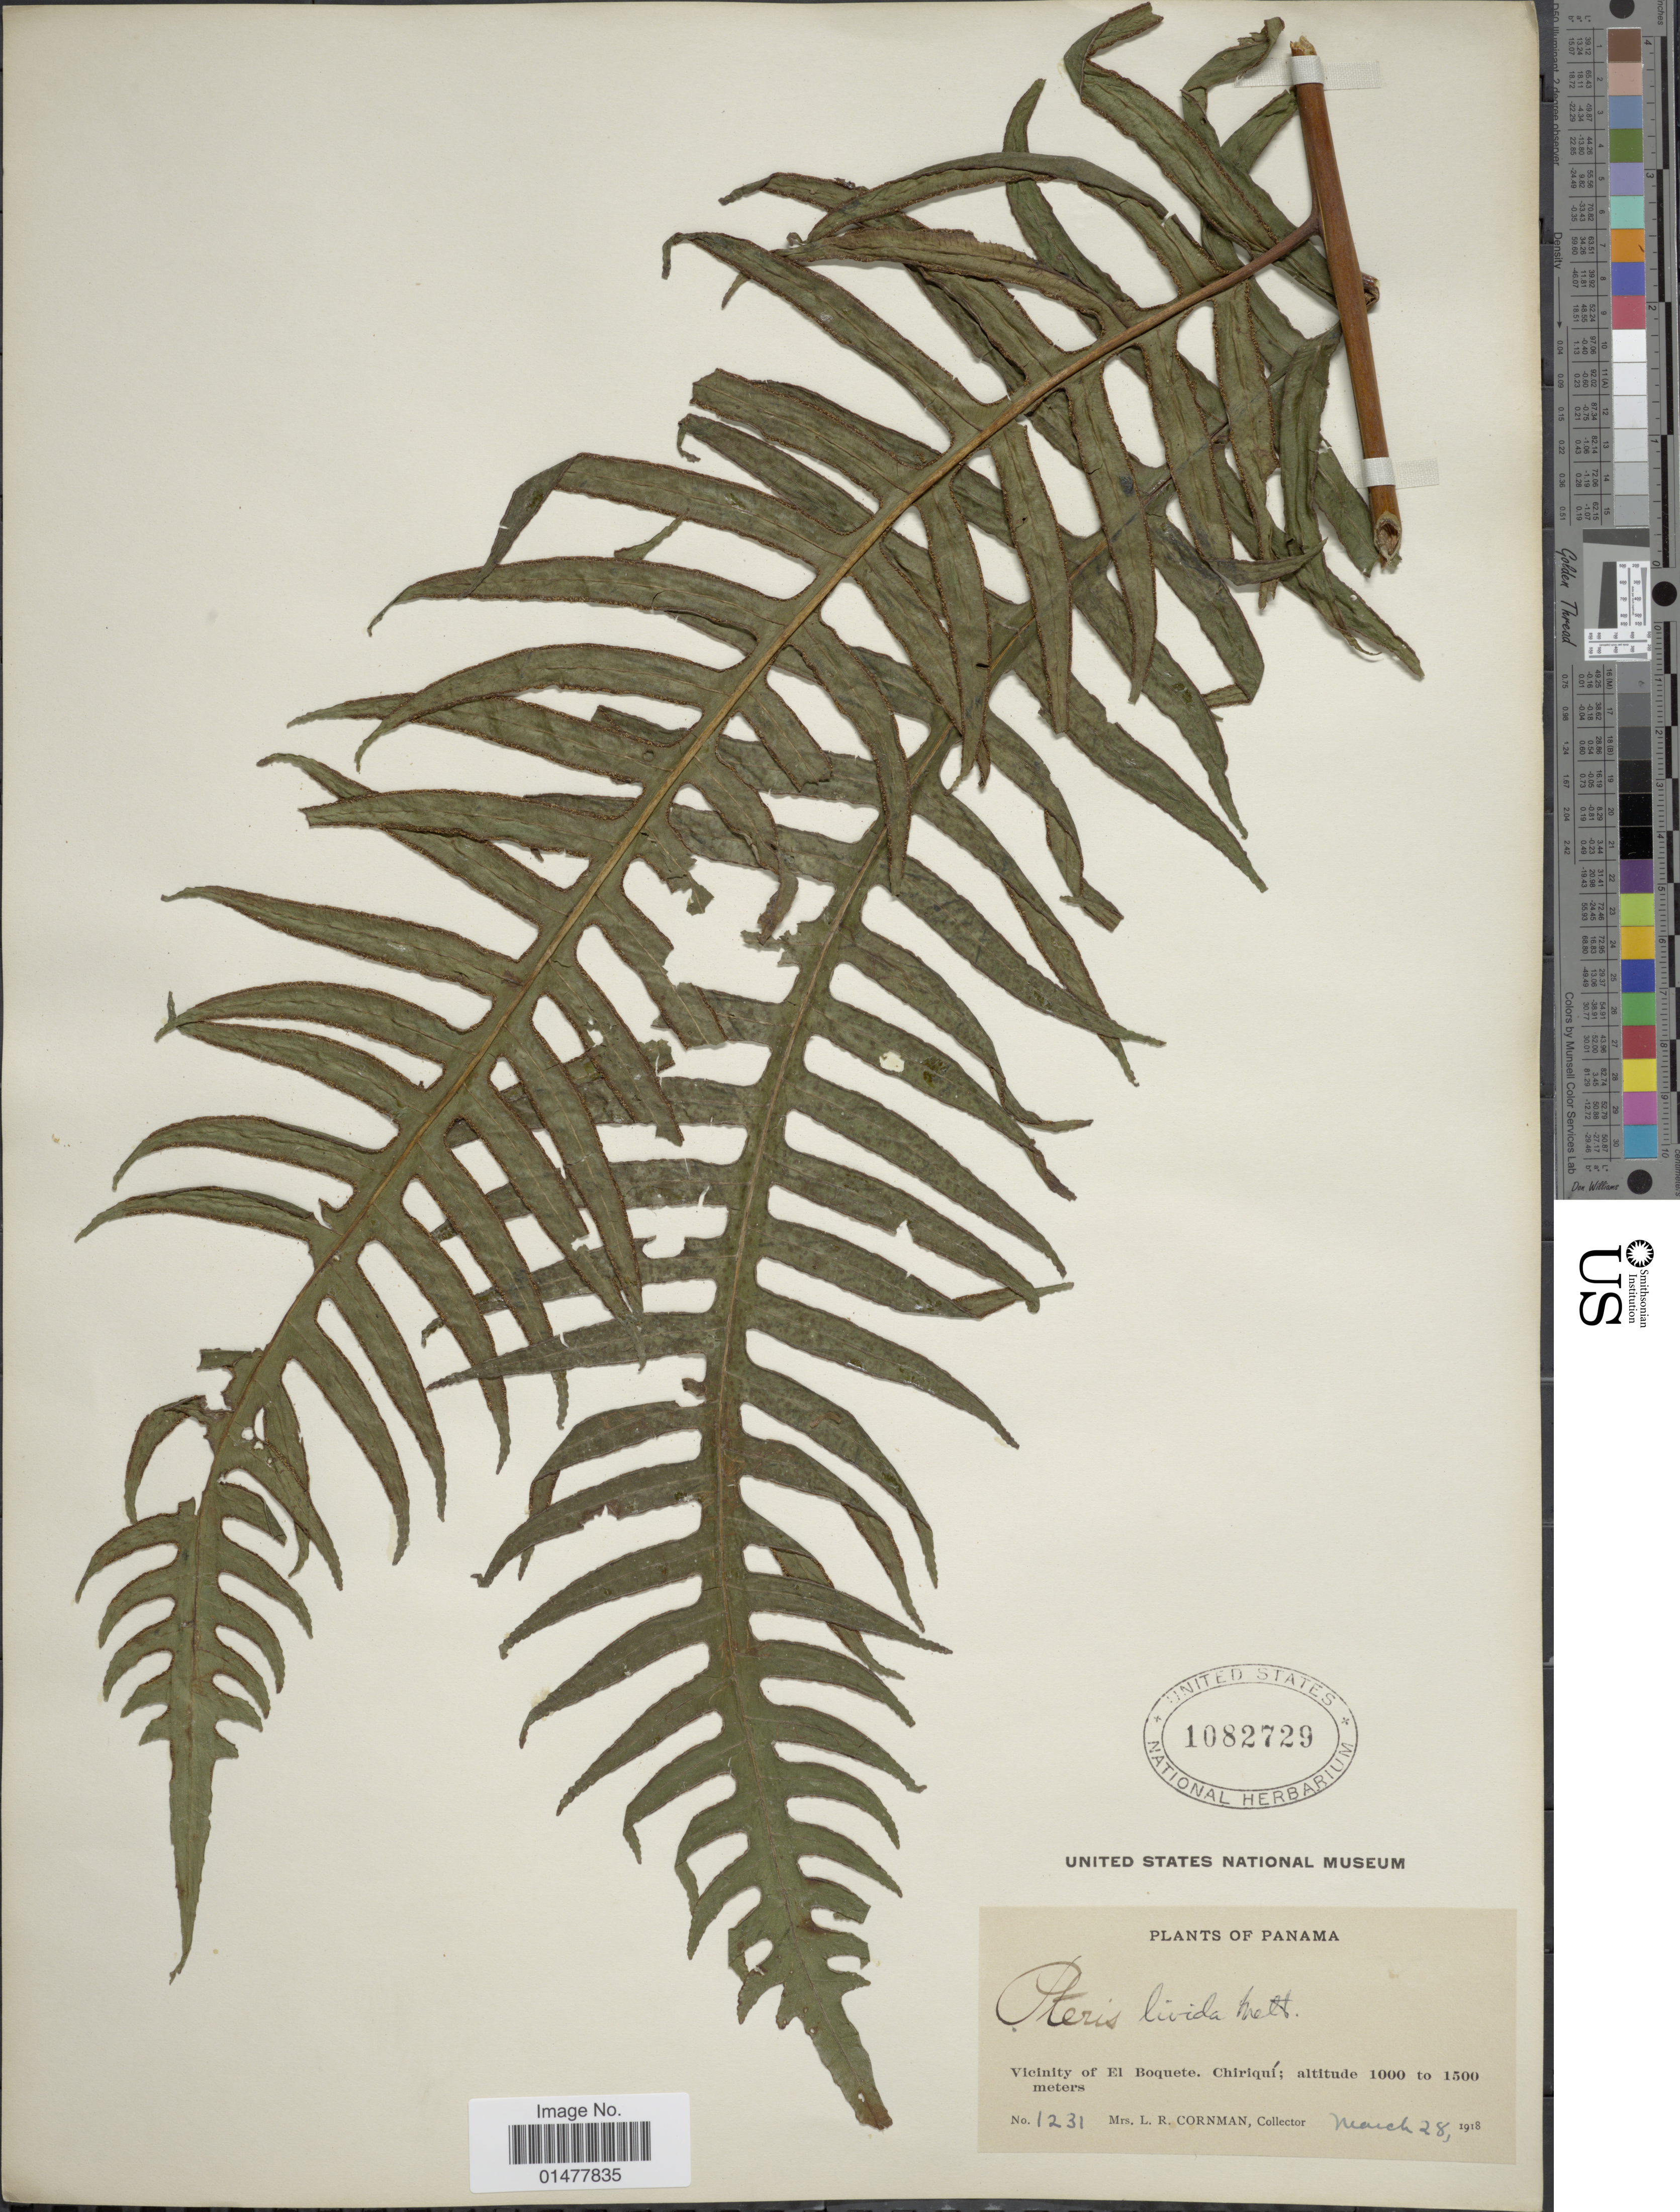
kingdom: Plantae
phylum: Tracheophyta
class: Polypodiopsida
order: Polypodiales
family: Pteridaceae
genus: Pteris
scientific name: Pteris navarrensis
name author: Christ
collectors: L. Cornman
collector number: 1231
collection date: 1918-03-28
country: Panama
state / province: Chiriqui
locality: Vicinity of El Boquete.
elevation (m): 1000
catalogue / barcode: US 1082729